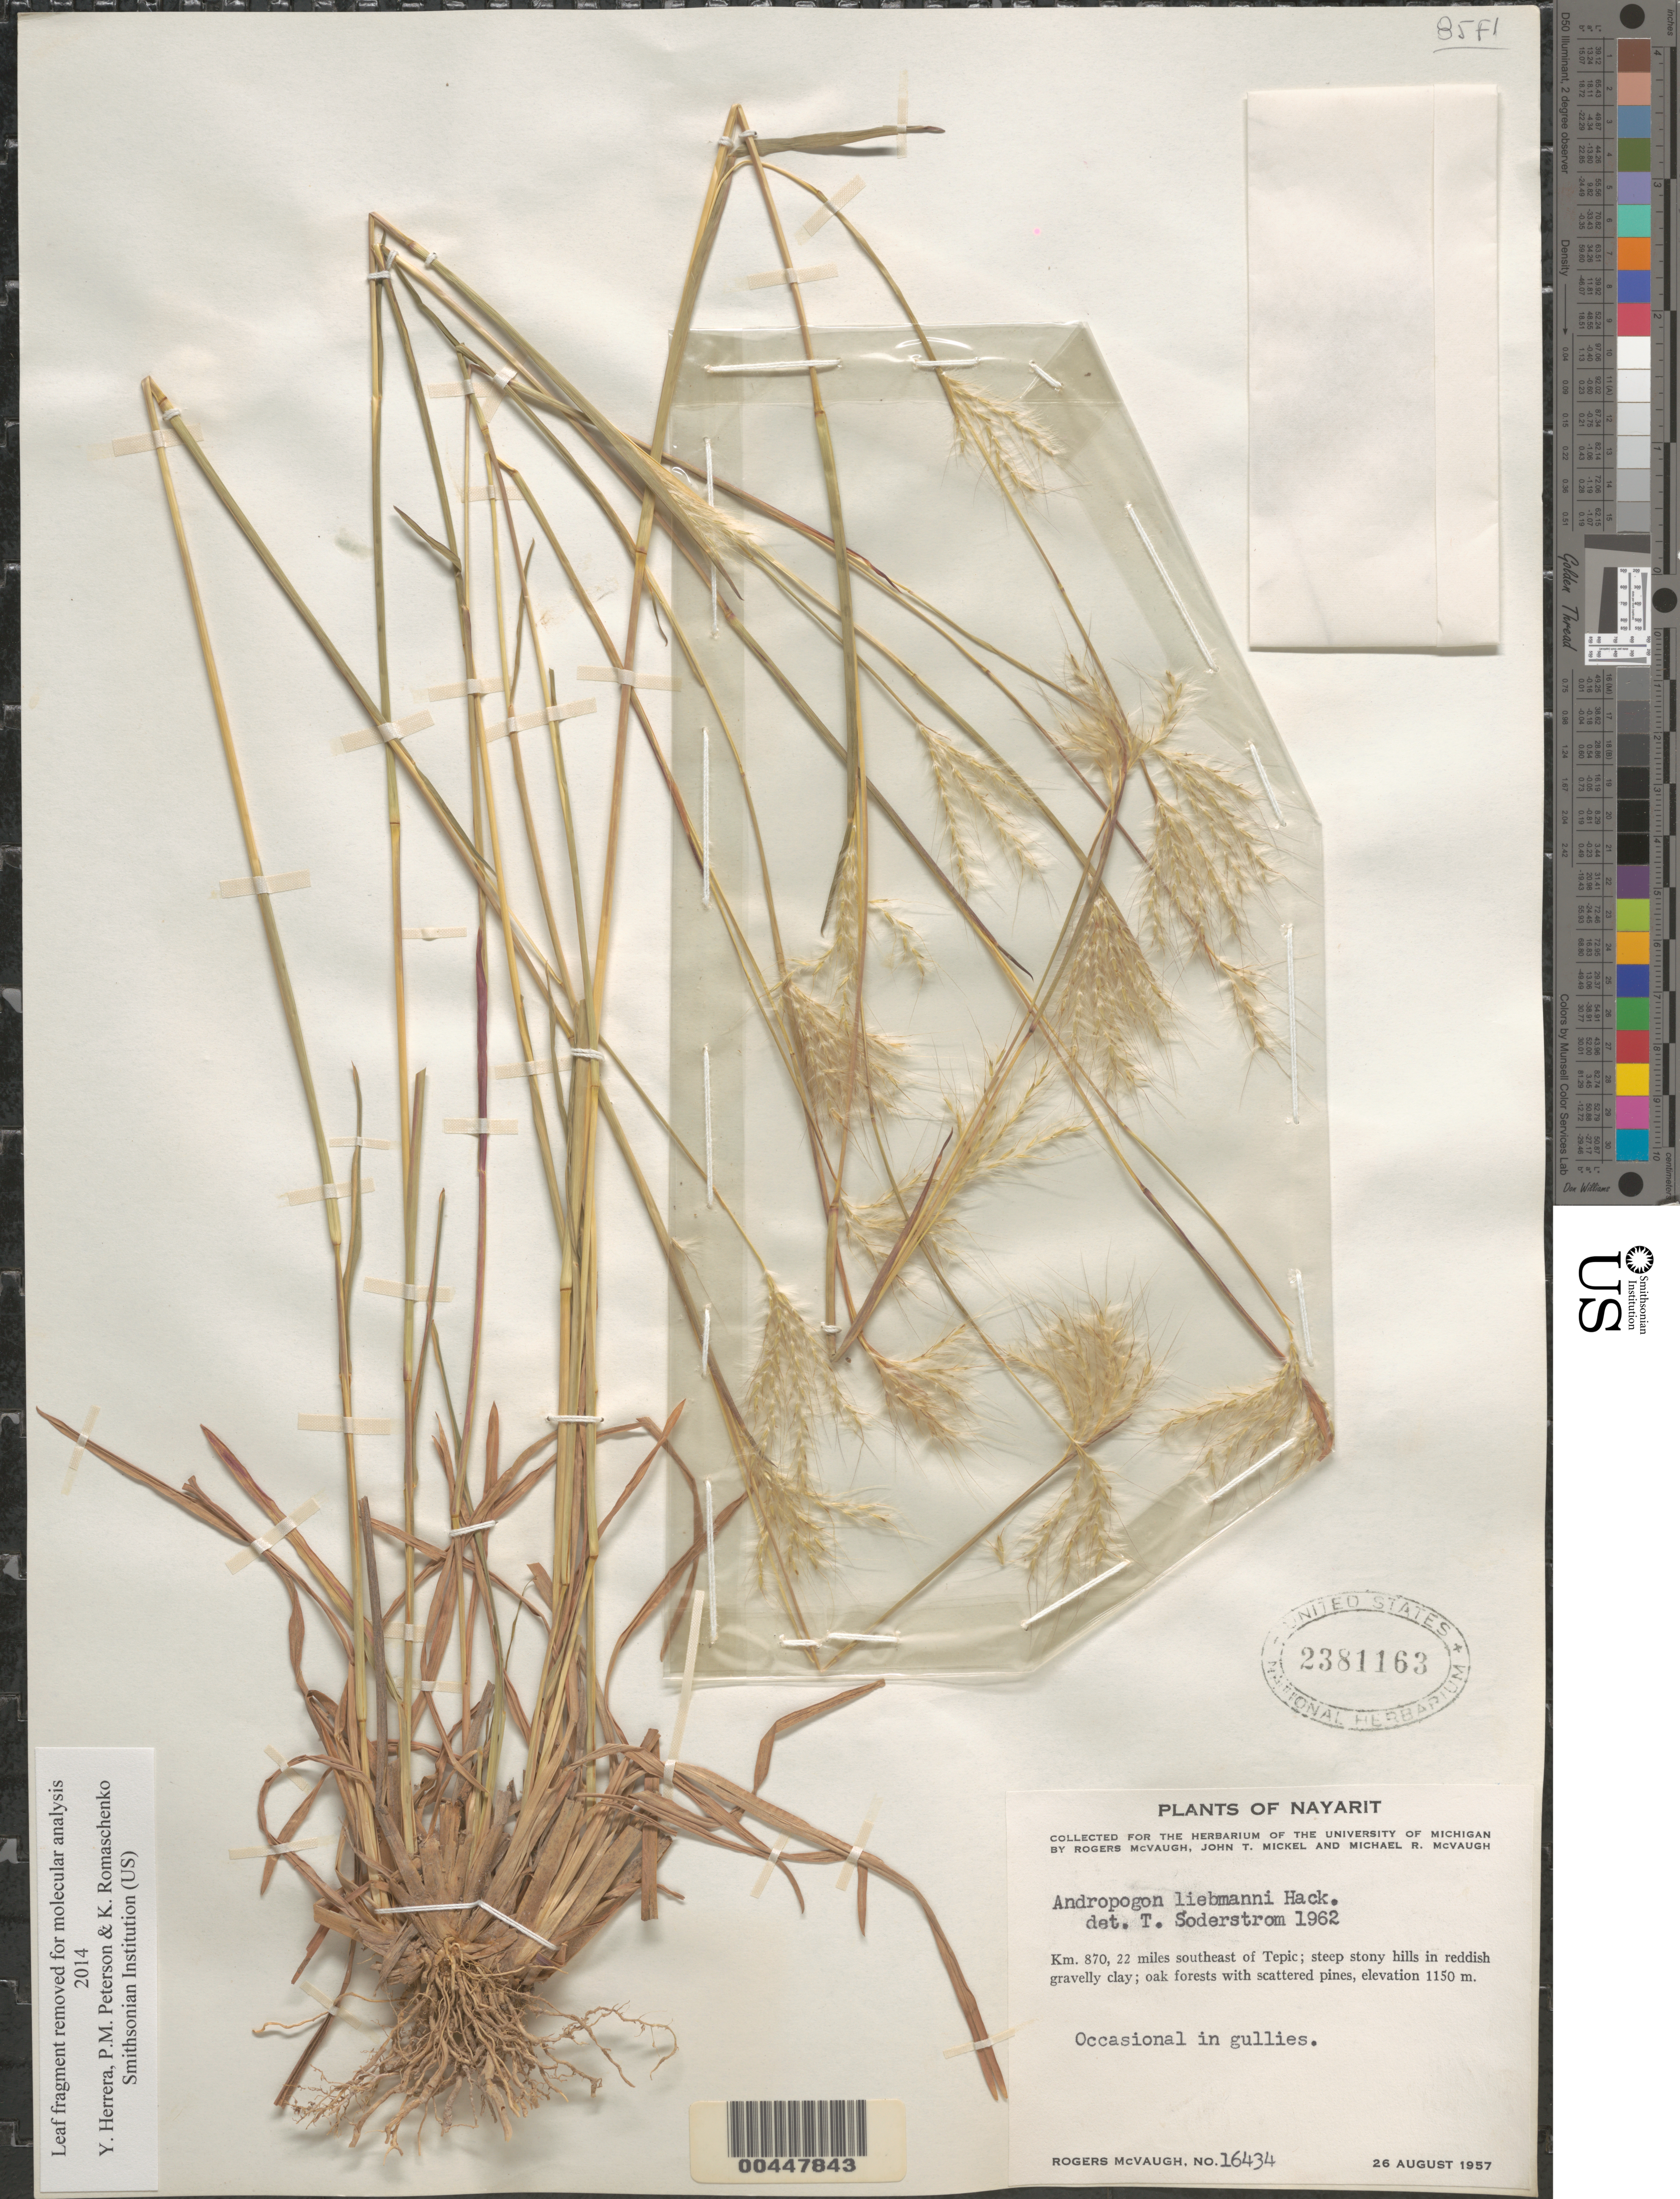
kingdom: Plantae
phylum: Tracheophyta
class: Liliopsida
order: Poales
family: Poaceae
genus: Andropogon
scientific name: Andropogon liebmannii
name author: Hack.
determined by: Soderstrom, T. R.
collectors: R. McVaugh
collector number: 16434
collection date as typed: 26 Aug 1957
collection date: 1957-08-26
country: Mexico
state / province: Nayarit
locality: Km 870, 22 miles SW of Tepic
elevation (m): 1150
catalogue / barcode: US 2381163